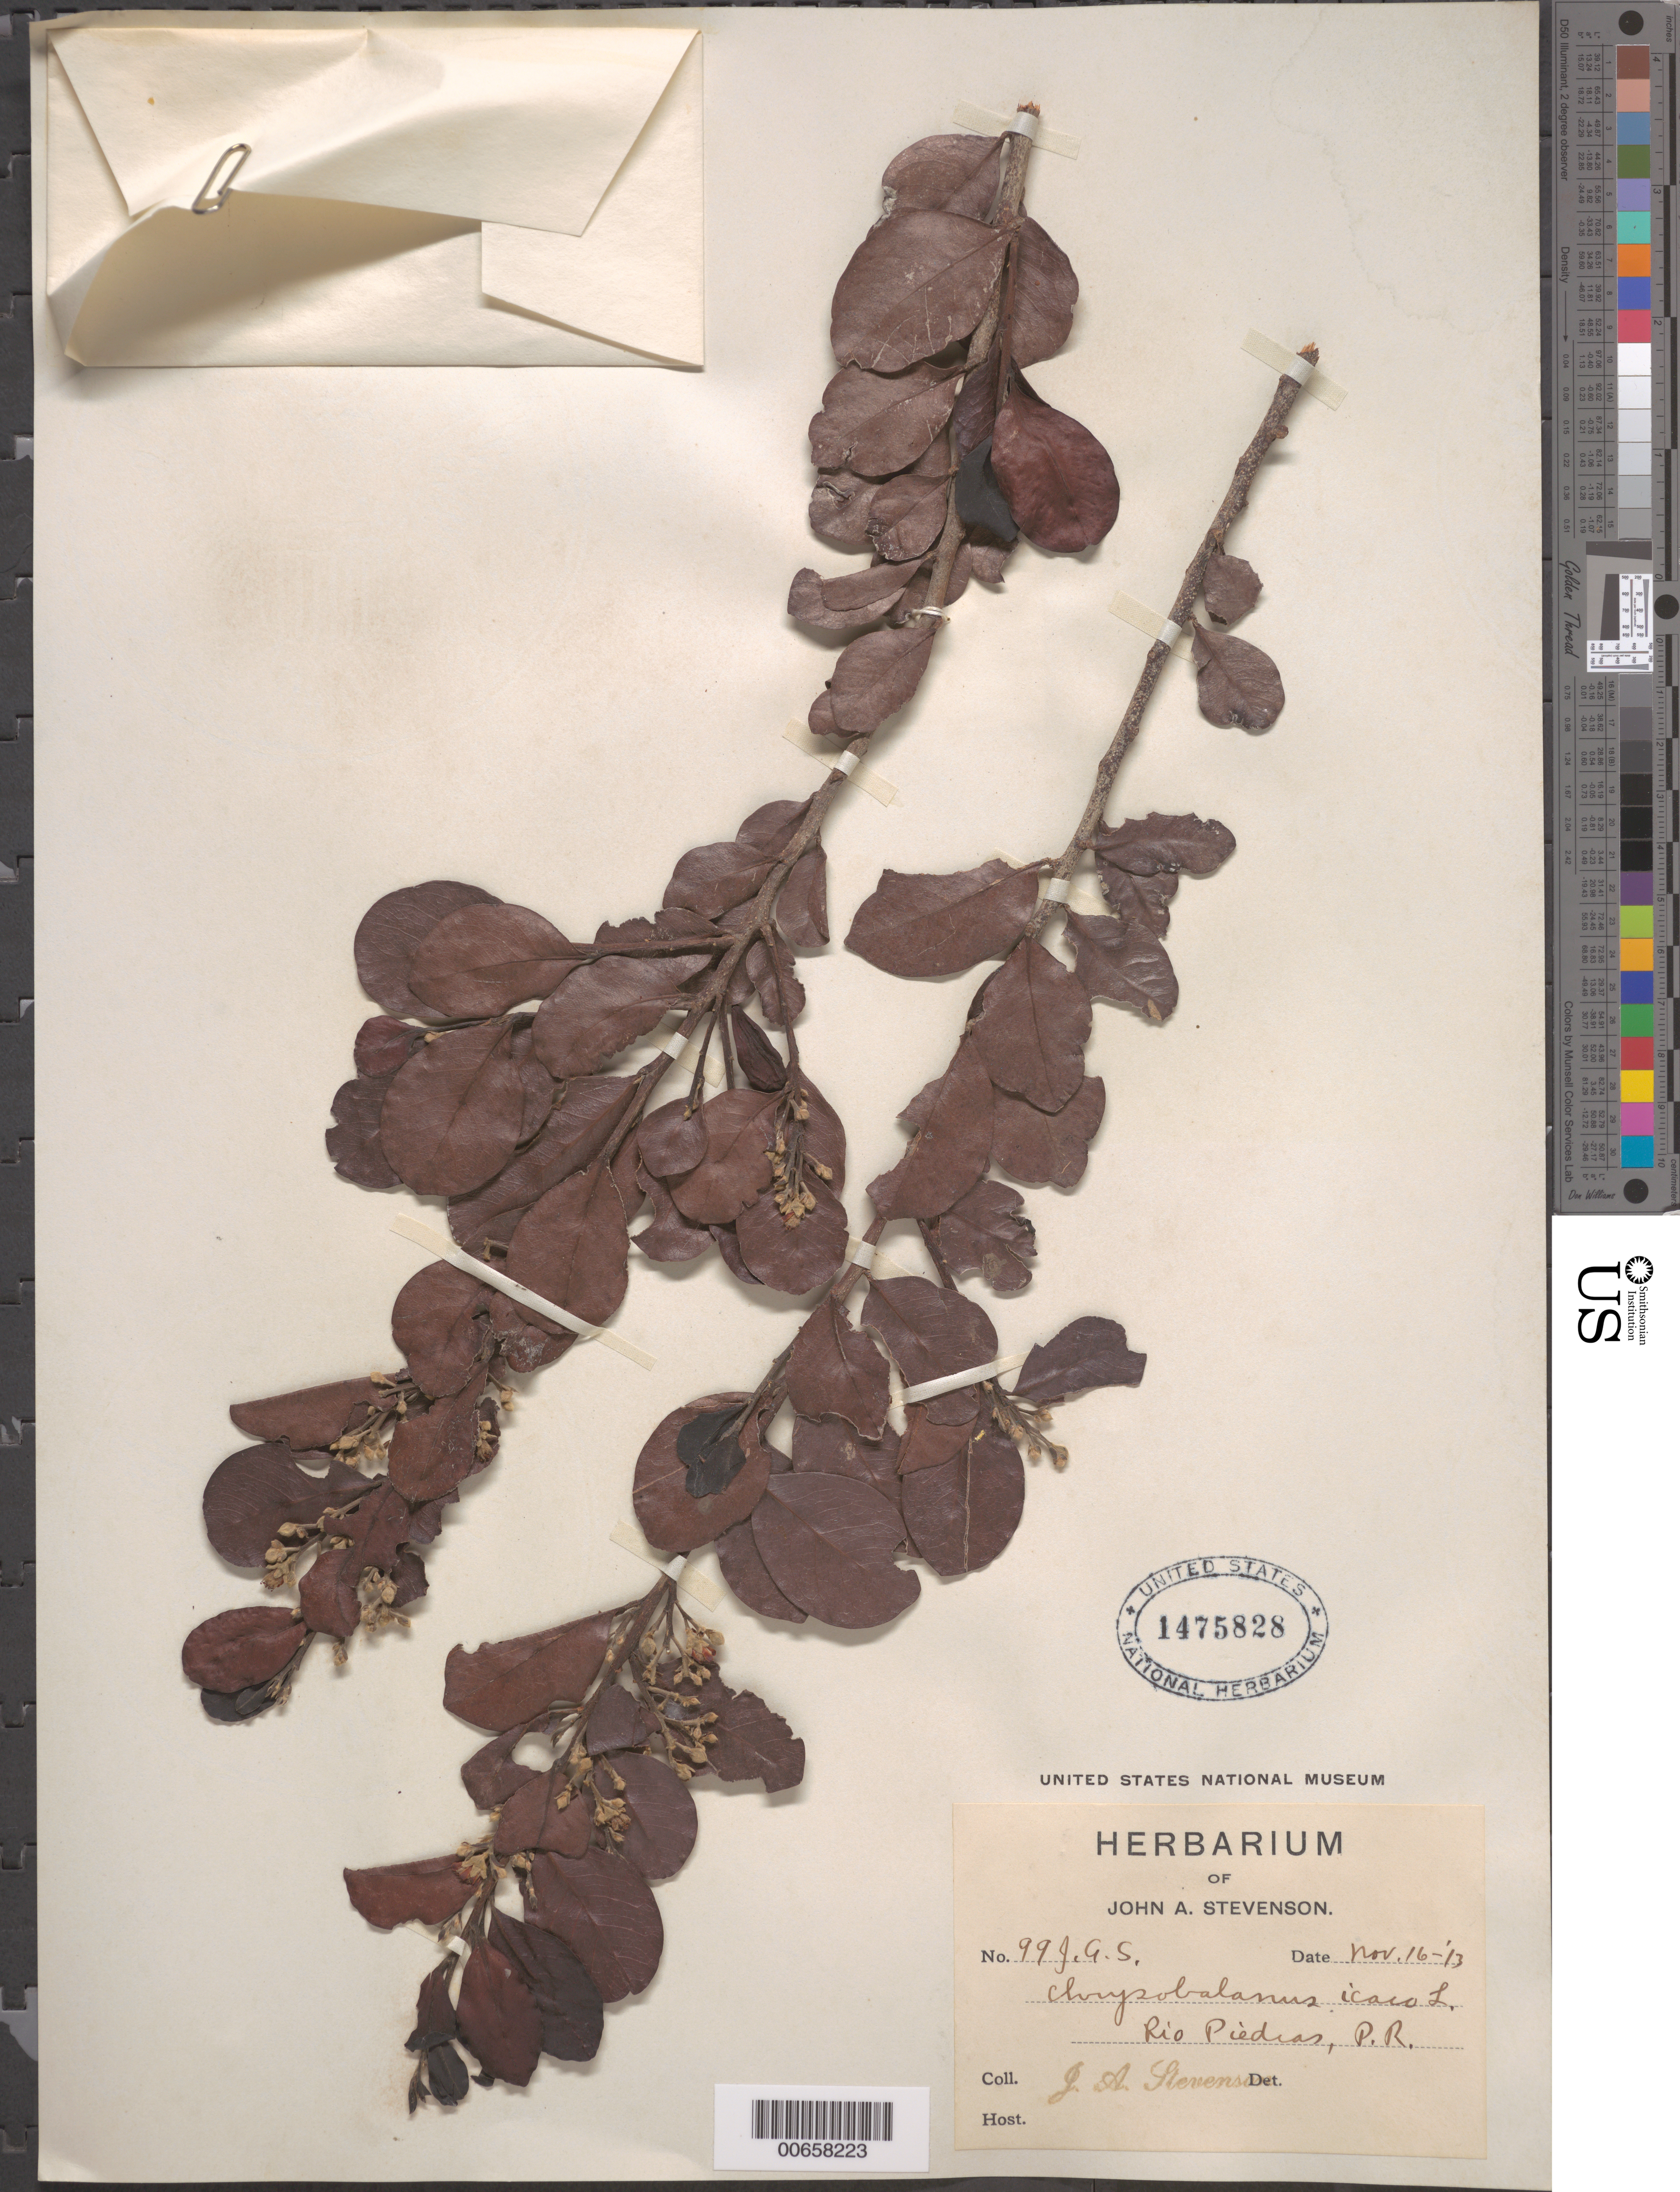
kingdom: Plantae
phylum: Tracheophyta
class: Magnoliopsida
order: Malpighiales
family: Chrysobalanaceae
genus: Chrysobalanus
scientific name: Chrysobalanus icaco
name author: L.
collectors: J. Stevenson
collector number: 99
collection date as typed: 16 Nov 1913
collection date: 1913-11-16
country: Puerto Rico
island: Greater Antilles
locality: Rio Piedras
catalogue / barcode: US 1475828